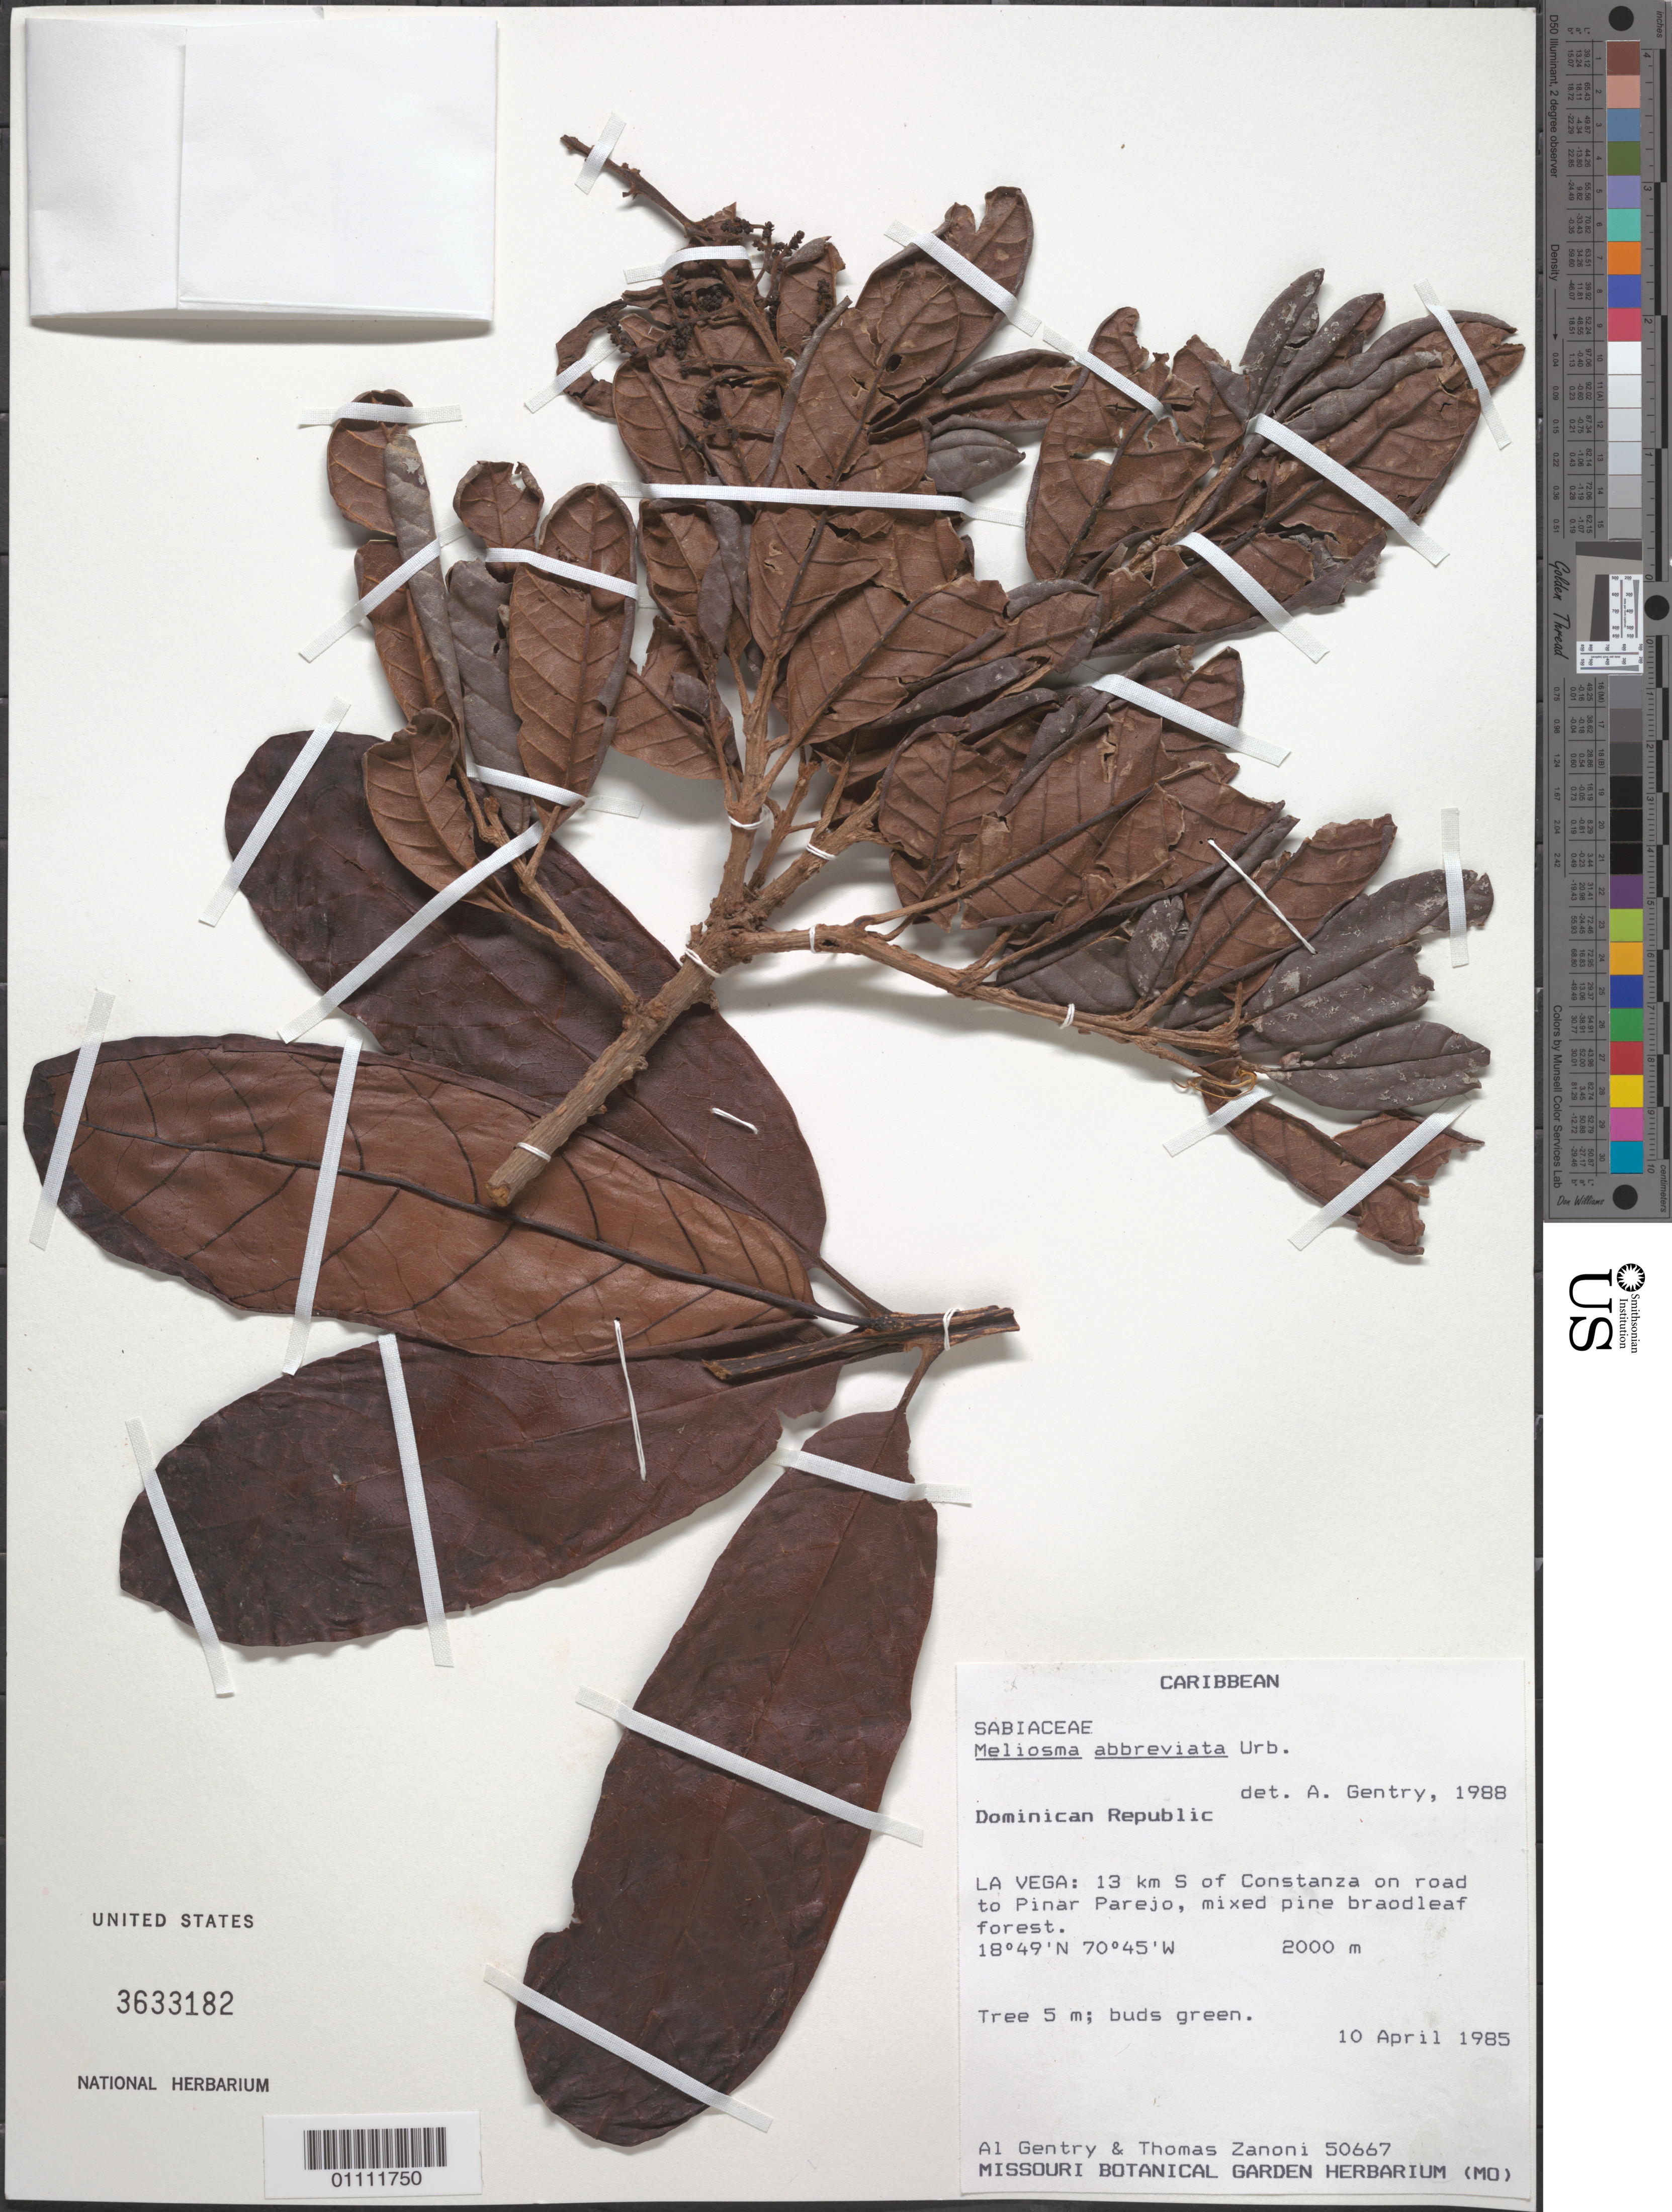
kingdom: Plantae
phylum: Tracheophyta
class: Magnoliopsida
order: Proteales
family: Sabiaceae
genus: Meliosma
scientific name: Meliosma abbreviata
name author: Urb.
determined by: Gentry, A. H.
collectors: A. H. Gentry & T. A. Zanoni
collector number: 50667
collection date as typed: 10 Apr 1985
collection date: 1985-04-10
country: Dominican Republic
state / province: La Vega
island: Hispaniola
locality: Constanza, 13 km S, on road to Pinar Parajo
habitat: Mixed pine broadleaf forest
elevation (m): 2000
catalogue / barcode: US 3633182